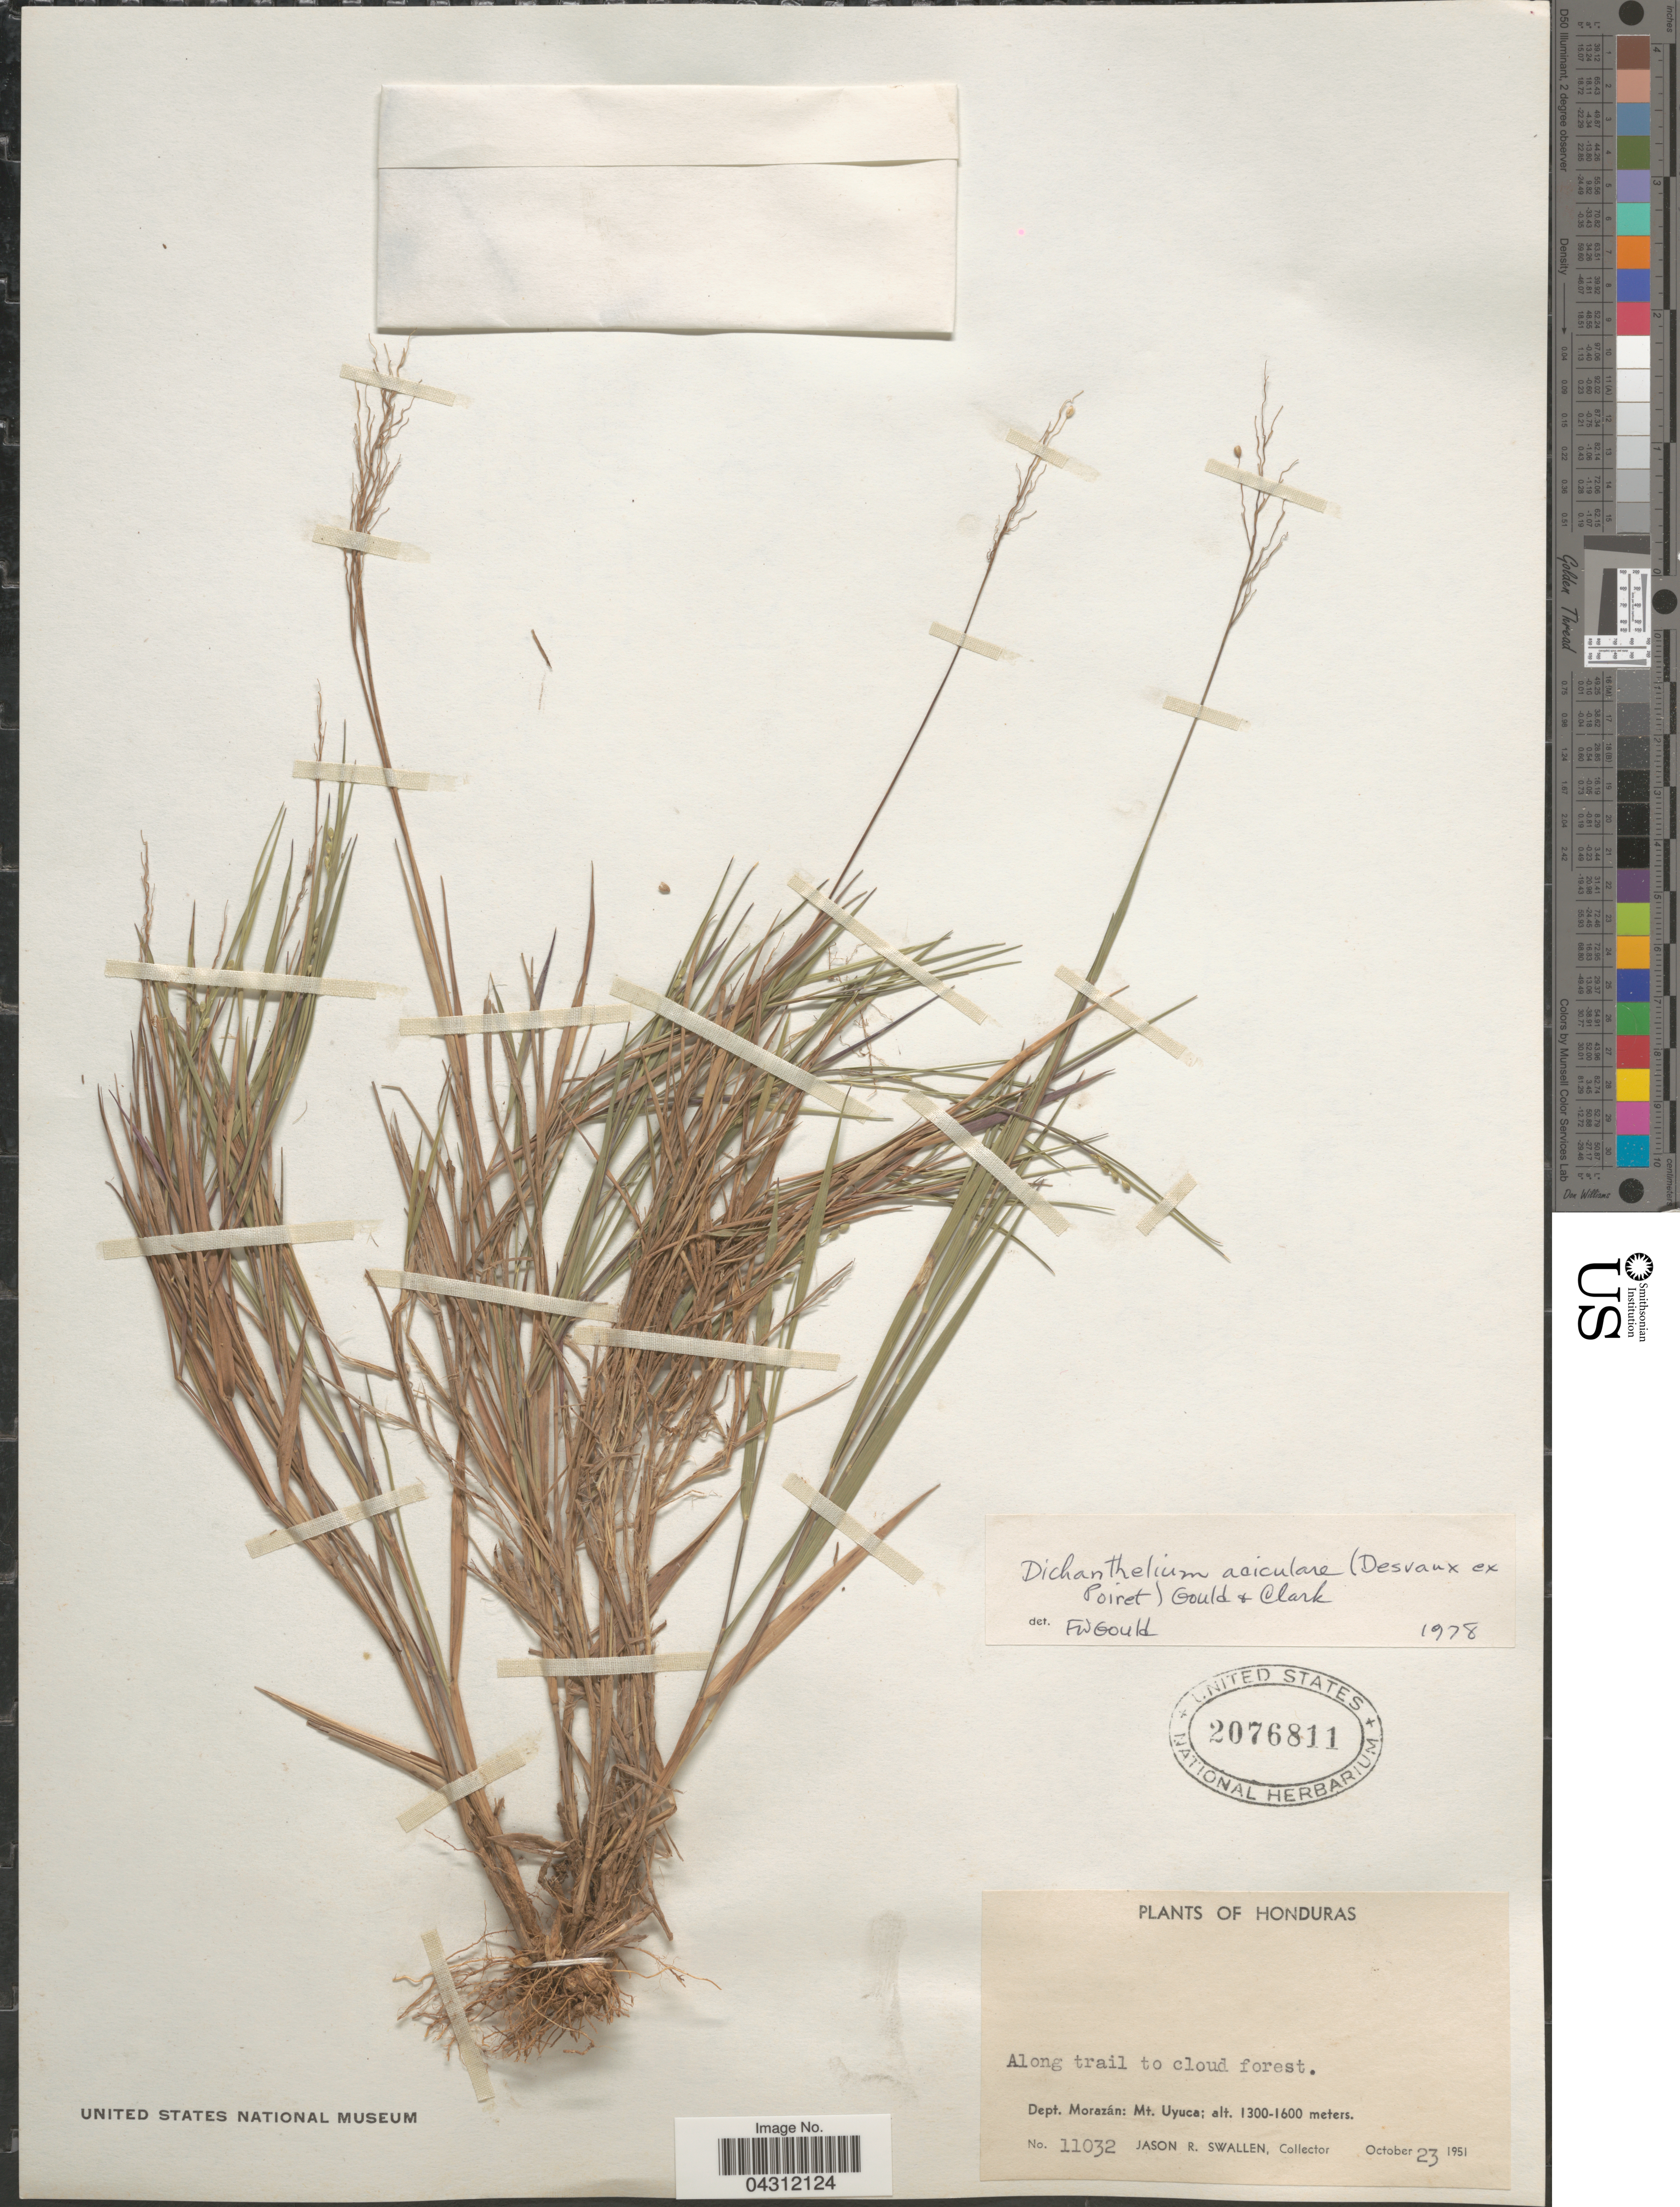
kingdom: Plantae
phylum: Tracheophyta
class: Liliopsida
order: Poales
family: Poaceae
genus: Dichanthelium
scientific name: Dichanthelium aciculare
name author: (Desv. ex Poir.) Gould & C.A. Clark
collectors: J. R. Swallen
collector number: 11032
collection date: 1951-10-23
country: Honduras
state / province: Fco. Morazán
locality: Along trail to cloud forest. Dept. Morazán: Mt. Uyuca.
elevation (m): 1300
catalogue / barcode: US 2076811